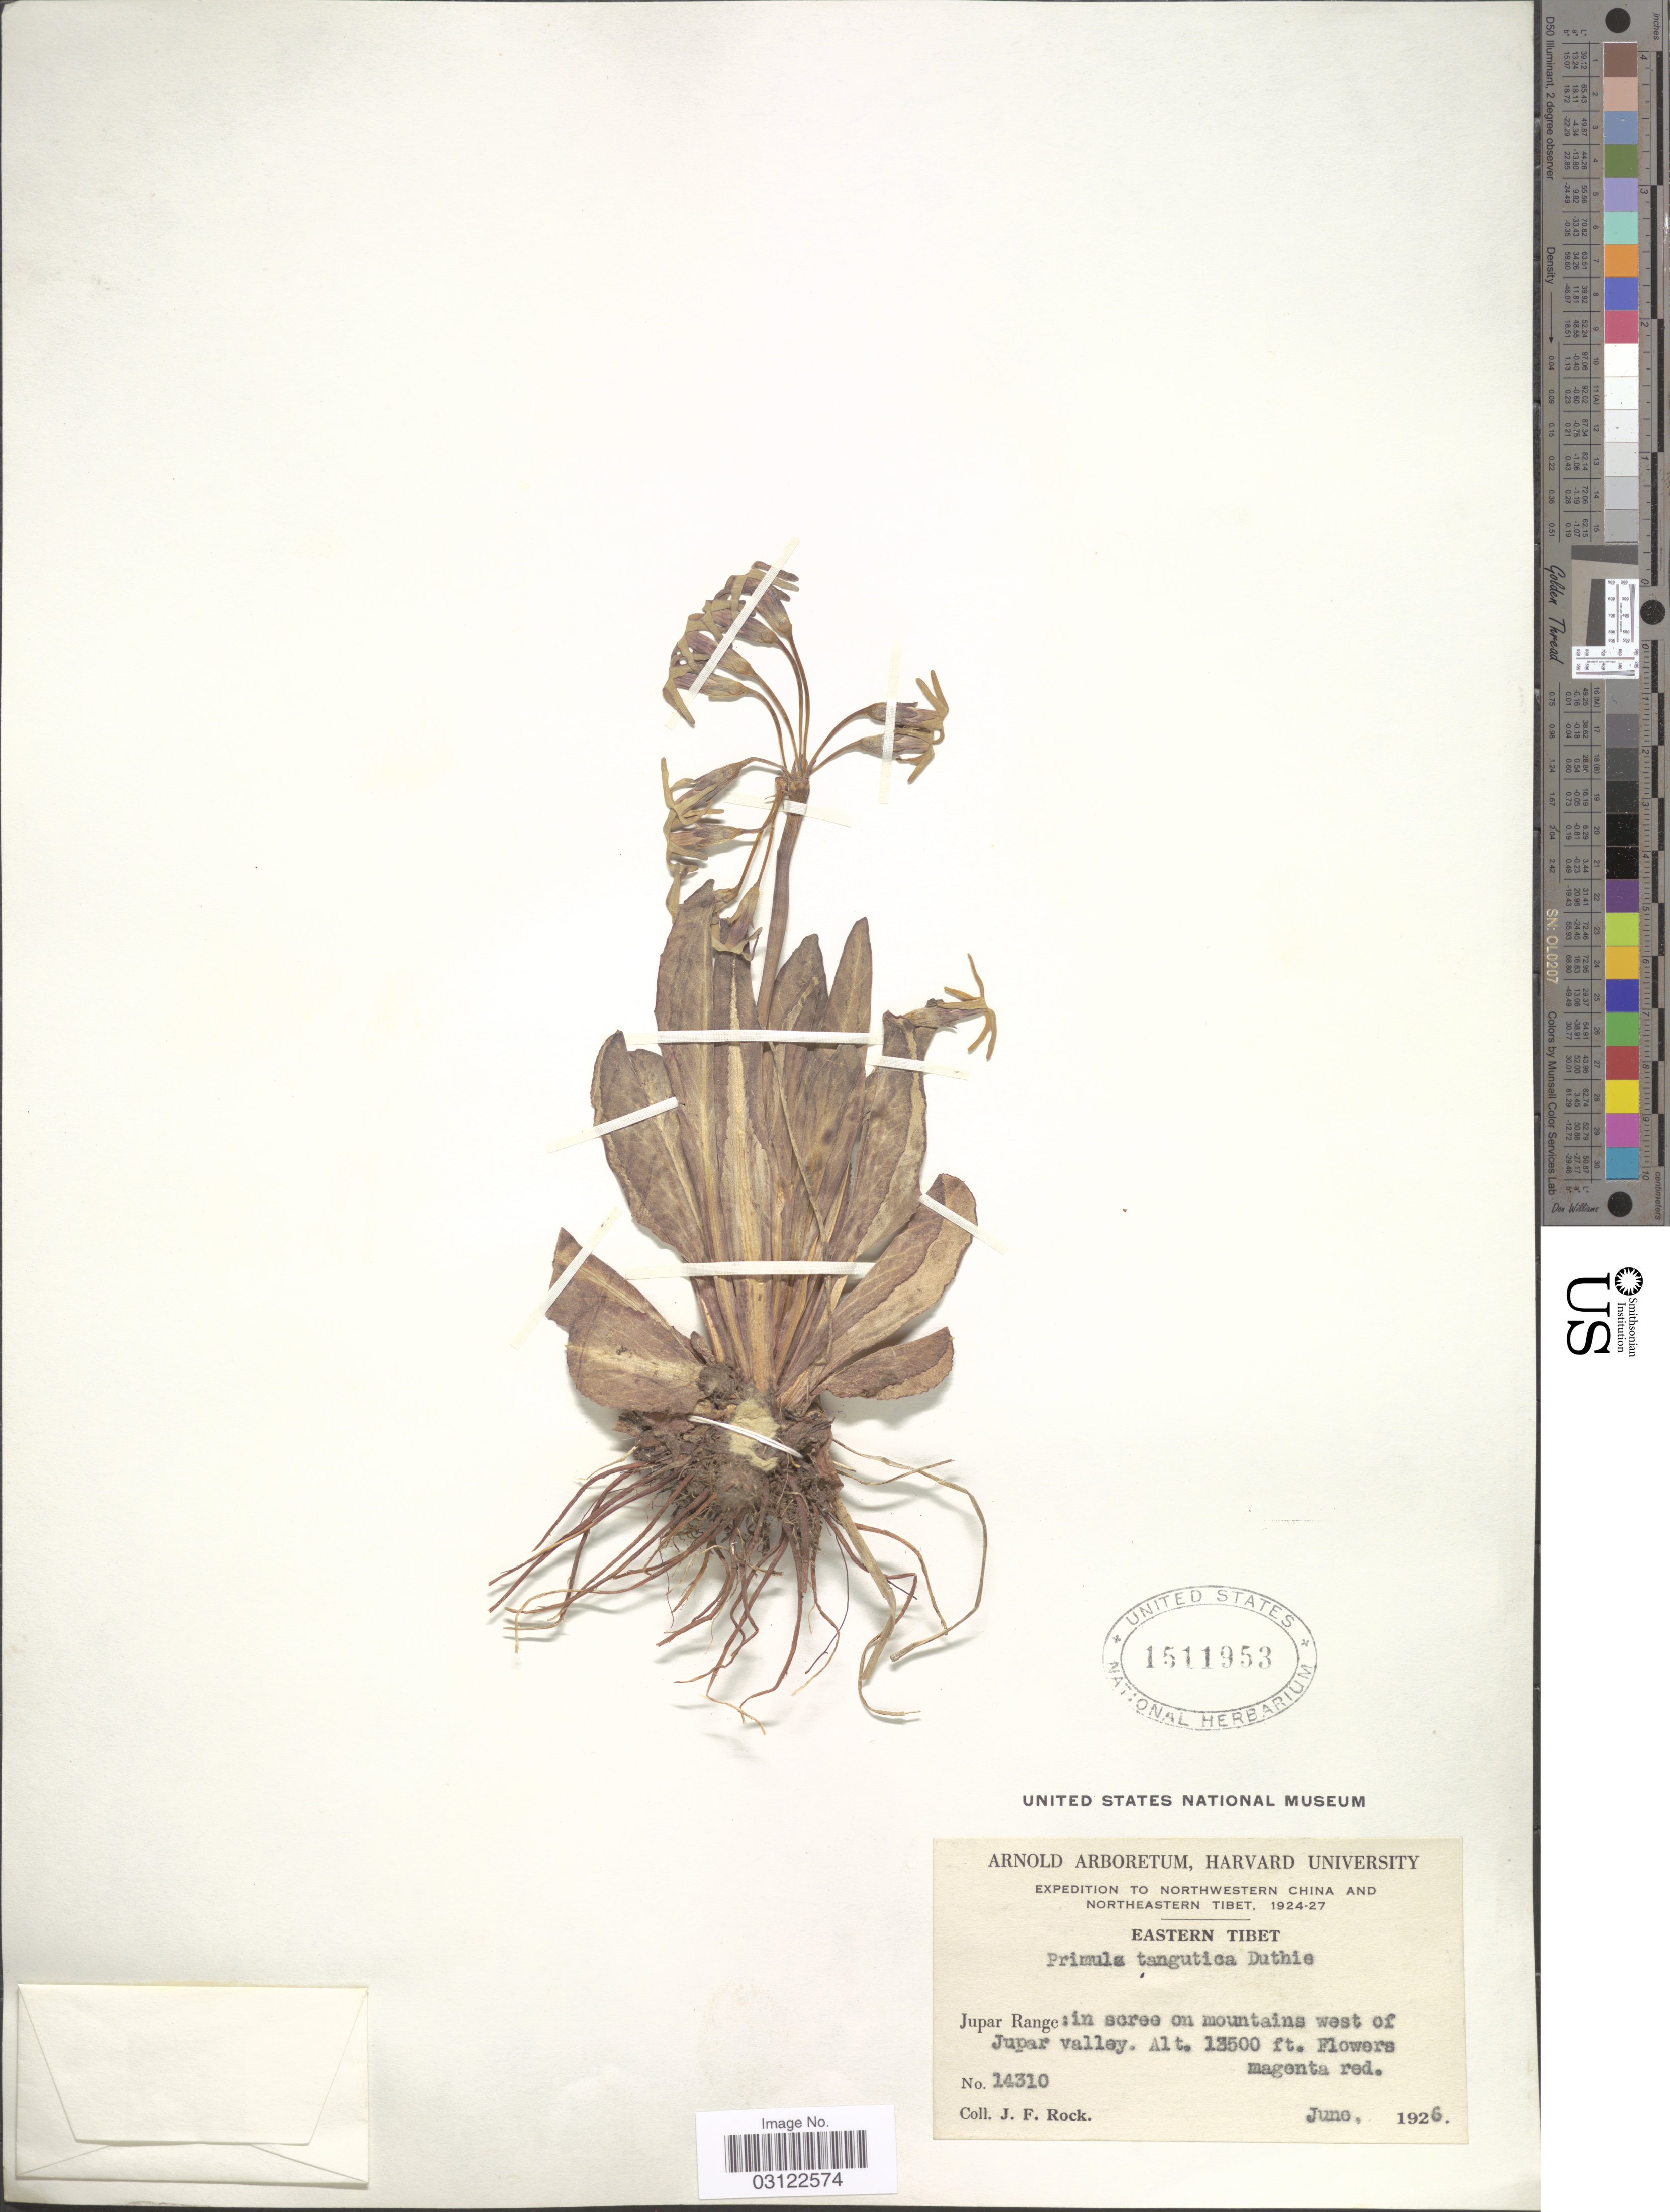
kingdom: Plantae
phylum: Tracheophyta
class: Magnoliopsida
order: Ericales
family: Primulaceae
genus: Primula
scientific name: Primula tangutica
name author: Duthie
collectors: J. Rock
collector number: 14310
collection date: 1926-06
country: China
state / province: Xizang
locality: Northwestern China and Northeastern Tibet. Eastern Tibet. Jupar Range: in scree on mountains west of Jupar valley.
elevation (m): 4115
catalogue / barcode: US 1511953